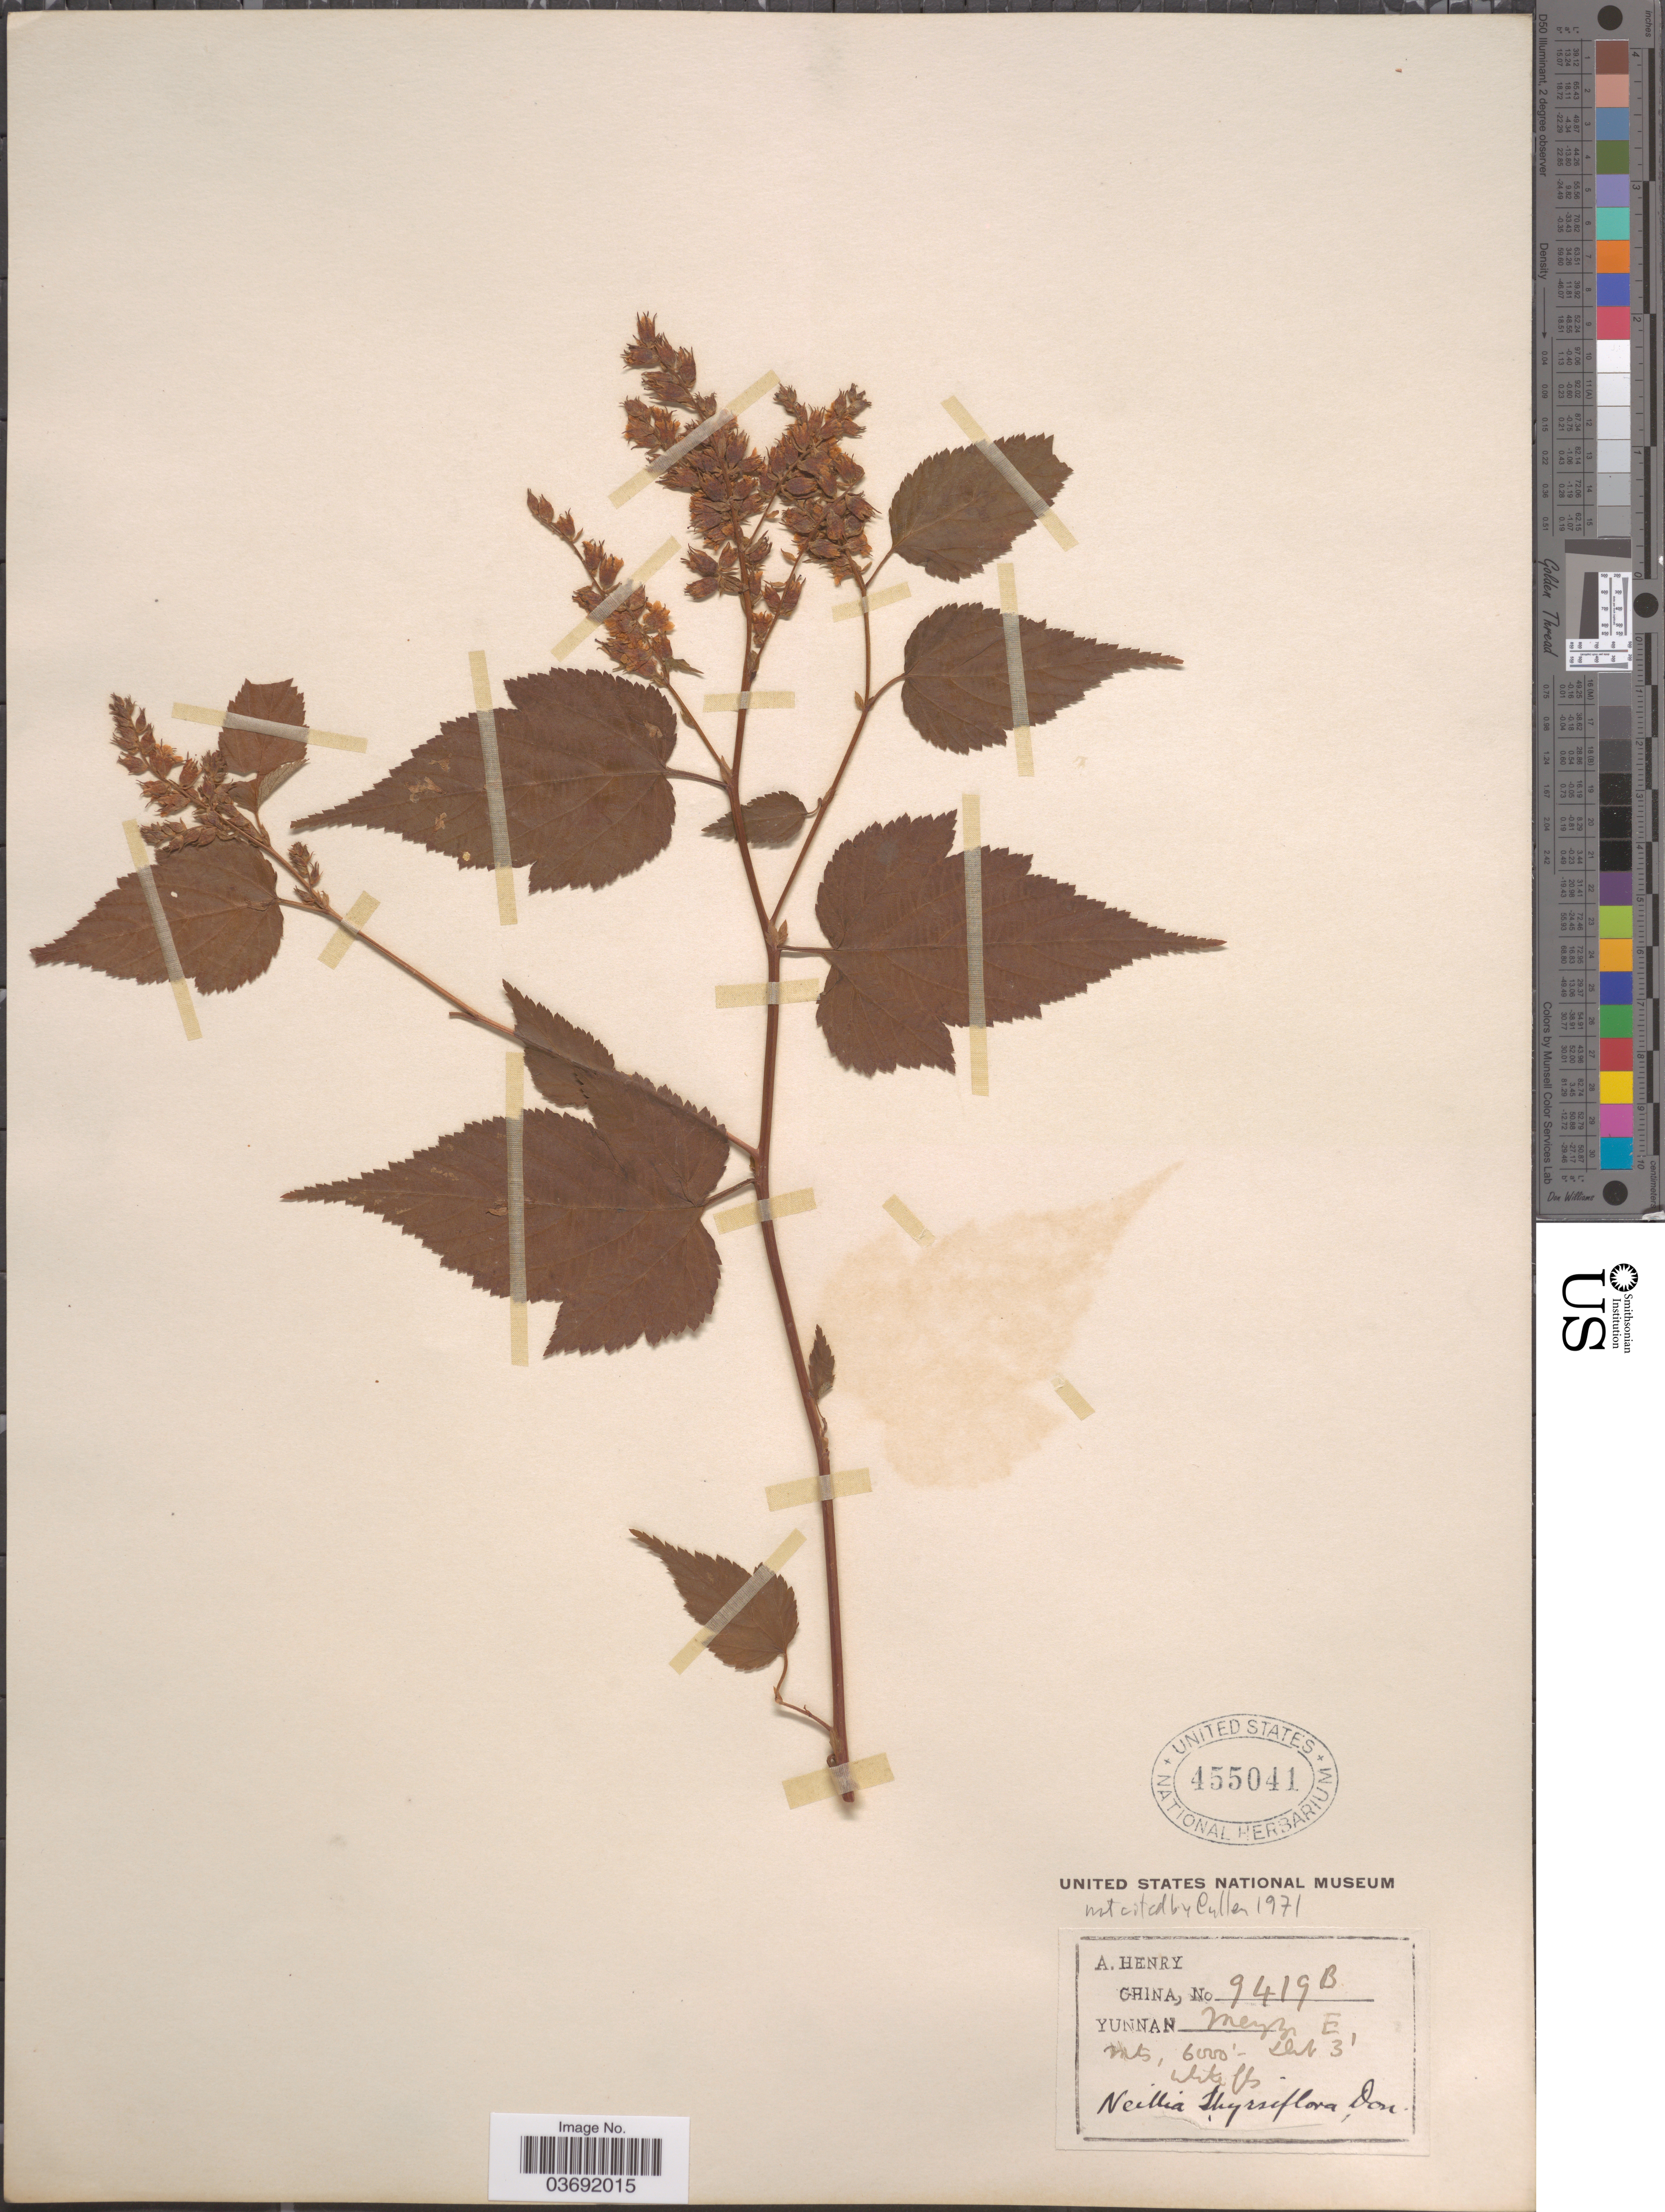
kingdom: Plantae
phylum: Tracheophyta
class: Magnoliopsida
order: Rosales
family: Rosaceae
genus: Neillia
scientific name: Neillia thyrsiflora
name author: D. Don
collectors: A. Henry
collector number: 9419 B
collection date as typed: Transcribed d/m/y: /10/3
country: China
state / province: Yunnan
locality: Mengtze, E Mts.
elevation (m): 1829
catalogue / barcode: US 455041